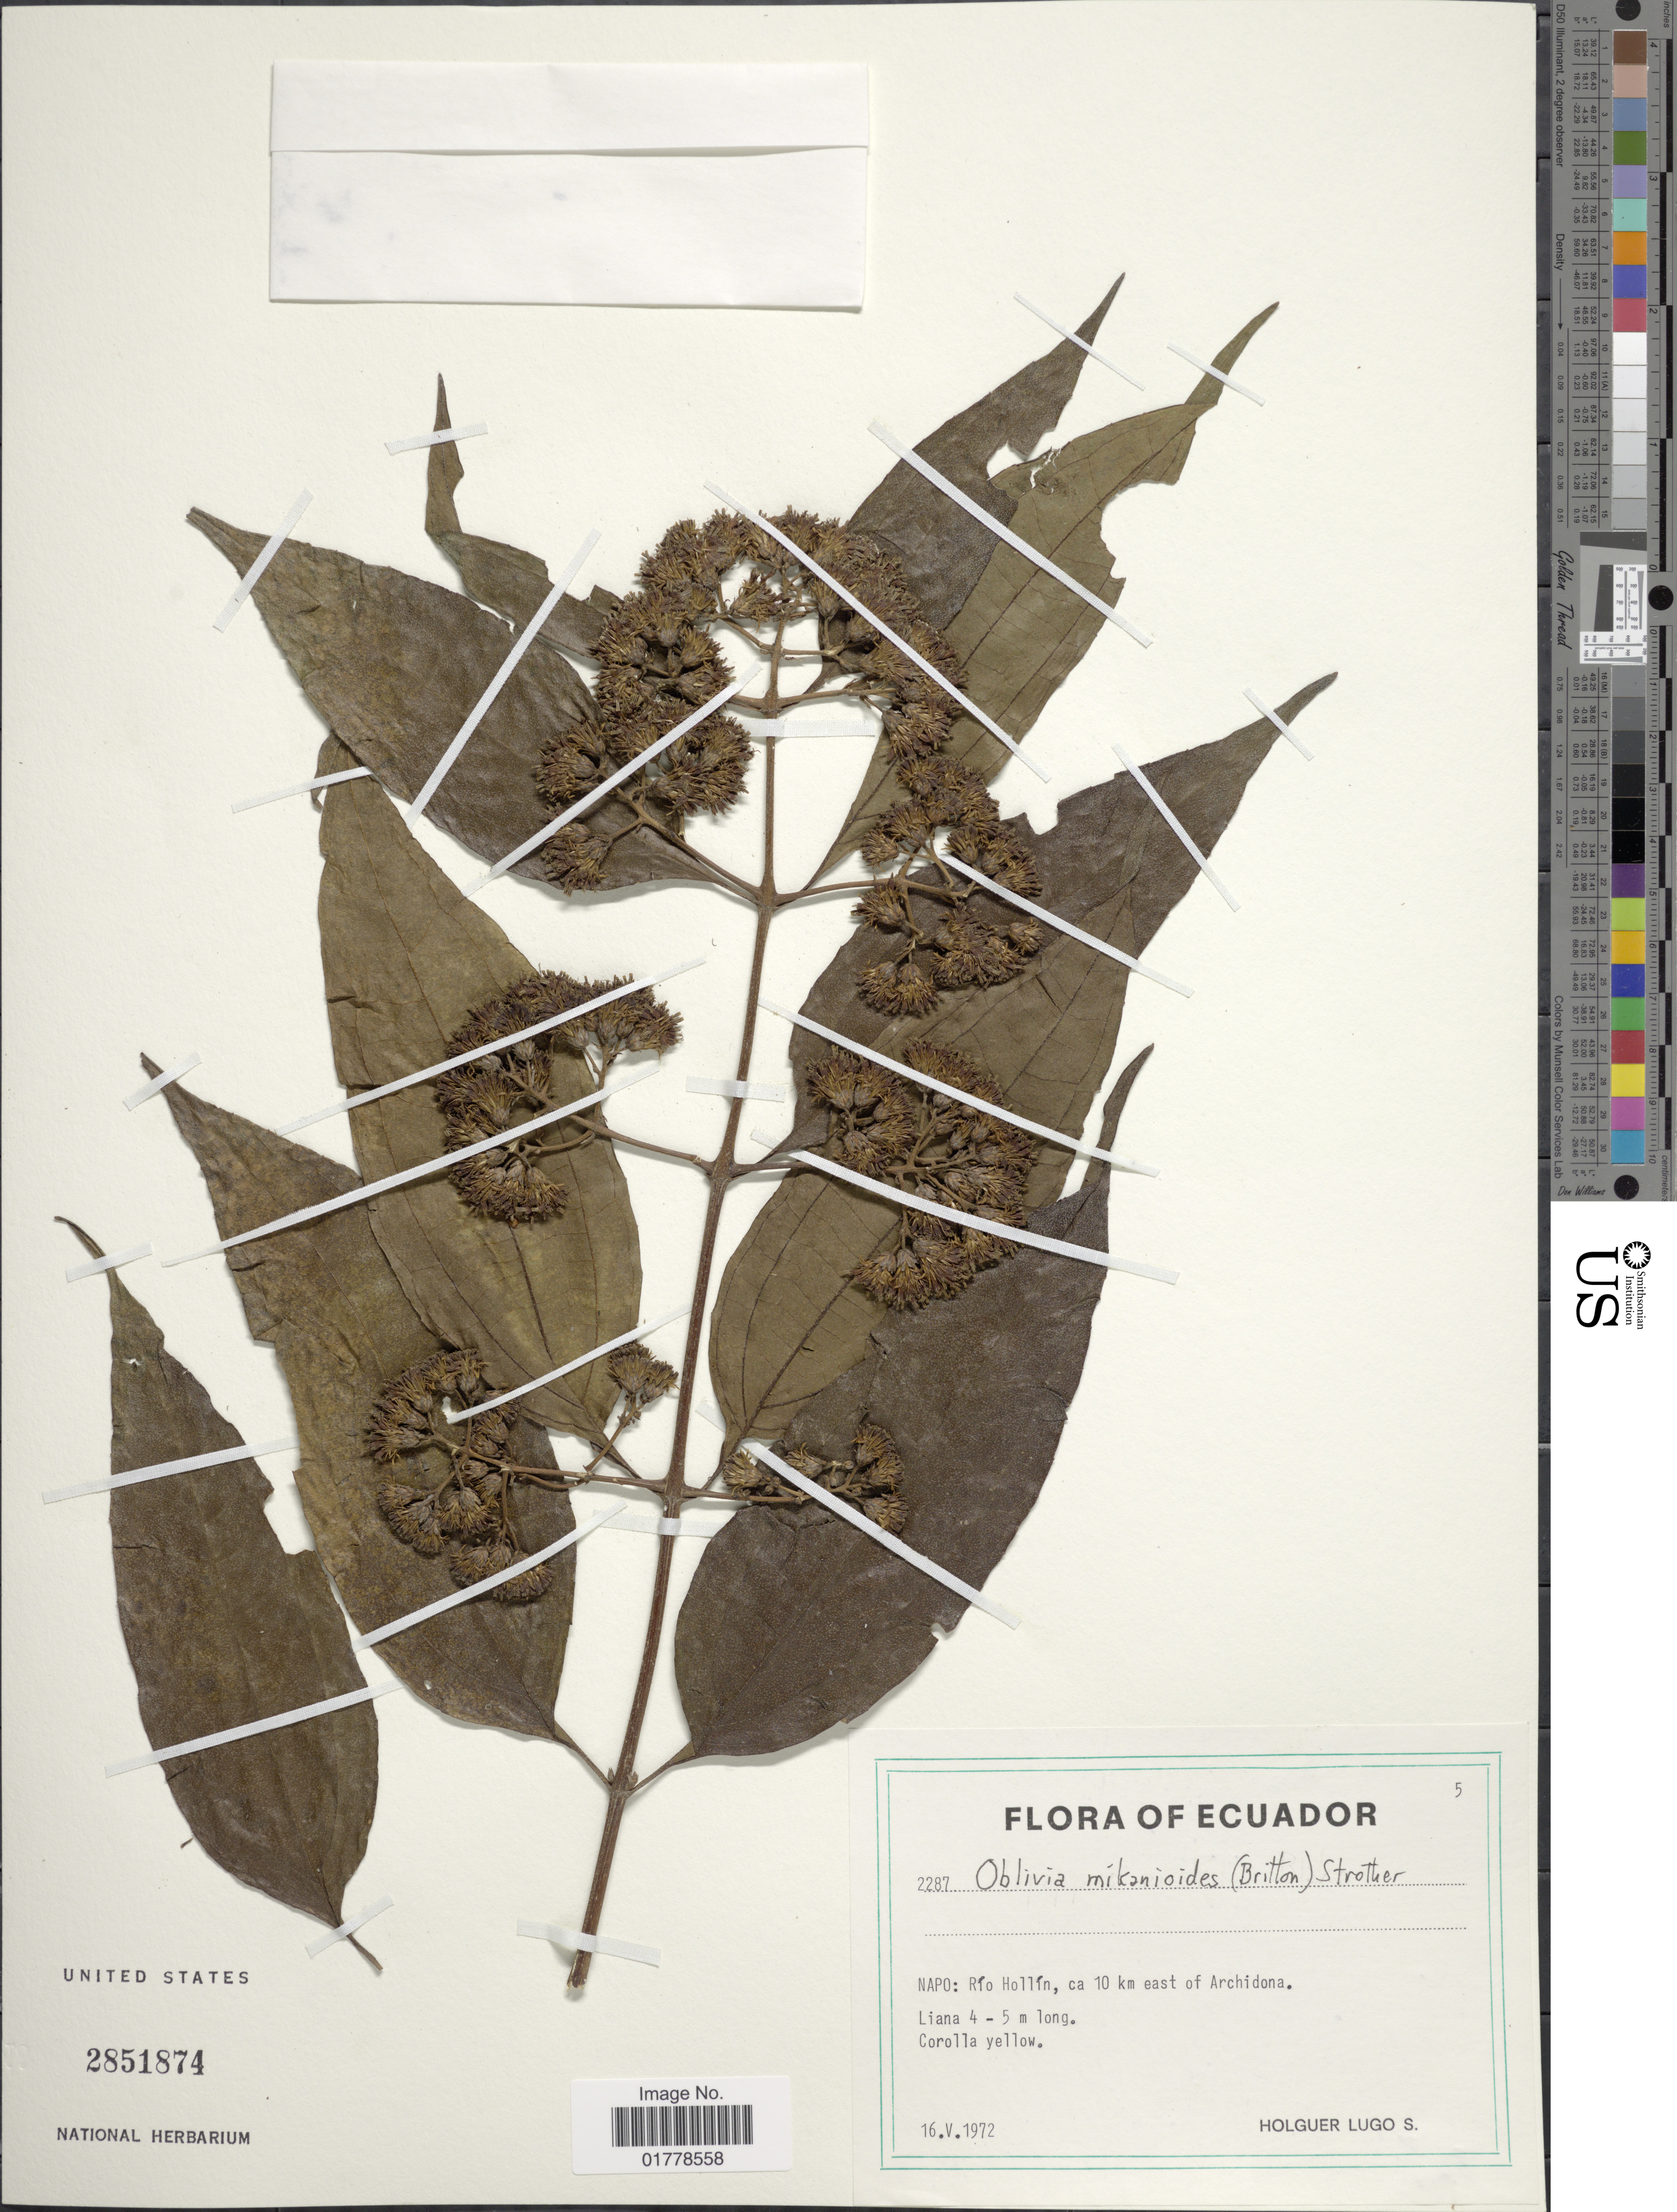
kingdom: Plantae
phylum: Tracheophyta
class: Magnoliopsida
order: Asterales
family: Asteraceae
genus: Oblivia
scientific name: Oblivia mikanioides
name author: (Britton) Strother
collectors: H. Lugo S.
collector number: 2287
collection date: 1972-05-16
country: Ecuador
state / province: Napo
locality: Napo: Río Hollín, ca 10 km east of Archidona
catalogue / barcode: US 2851874